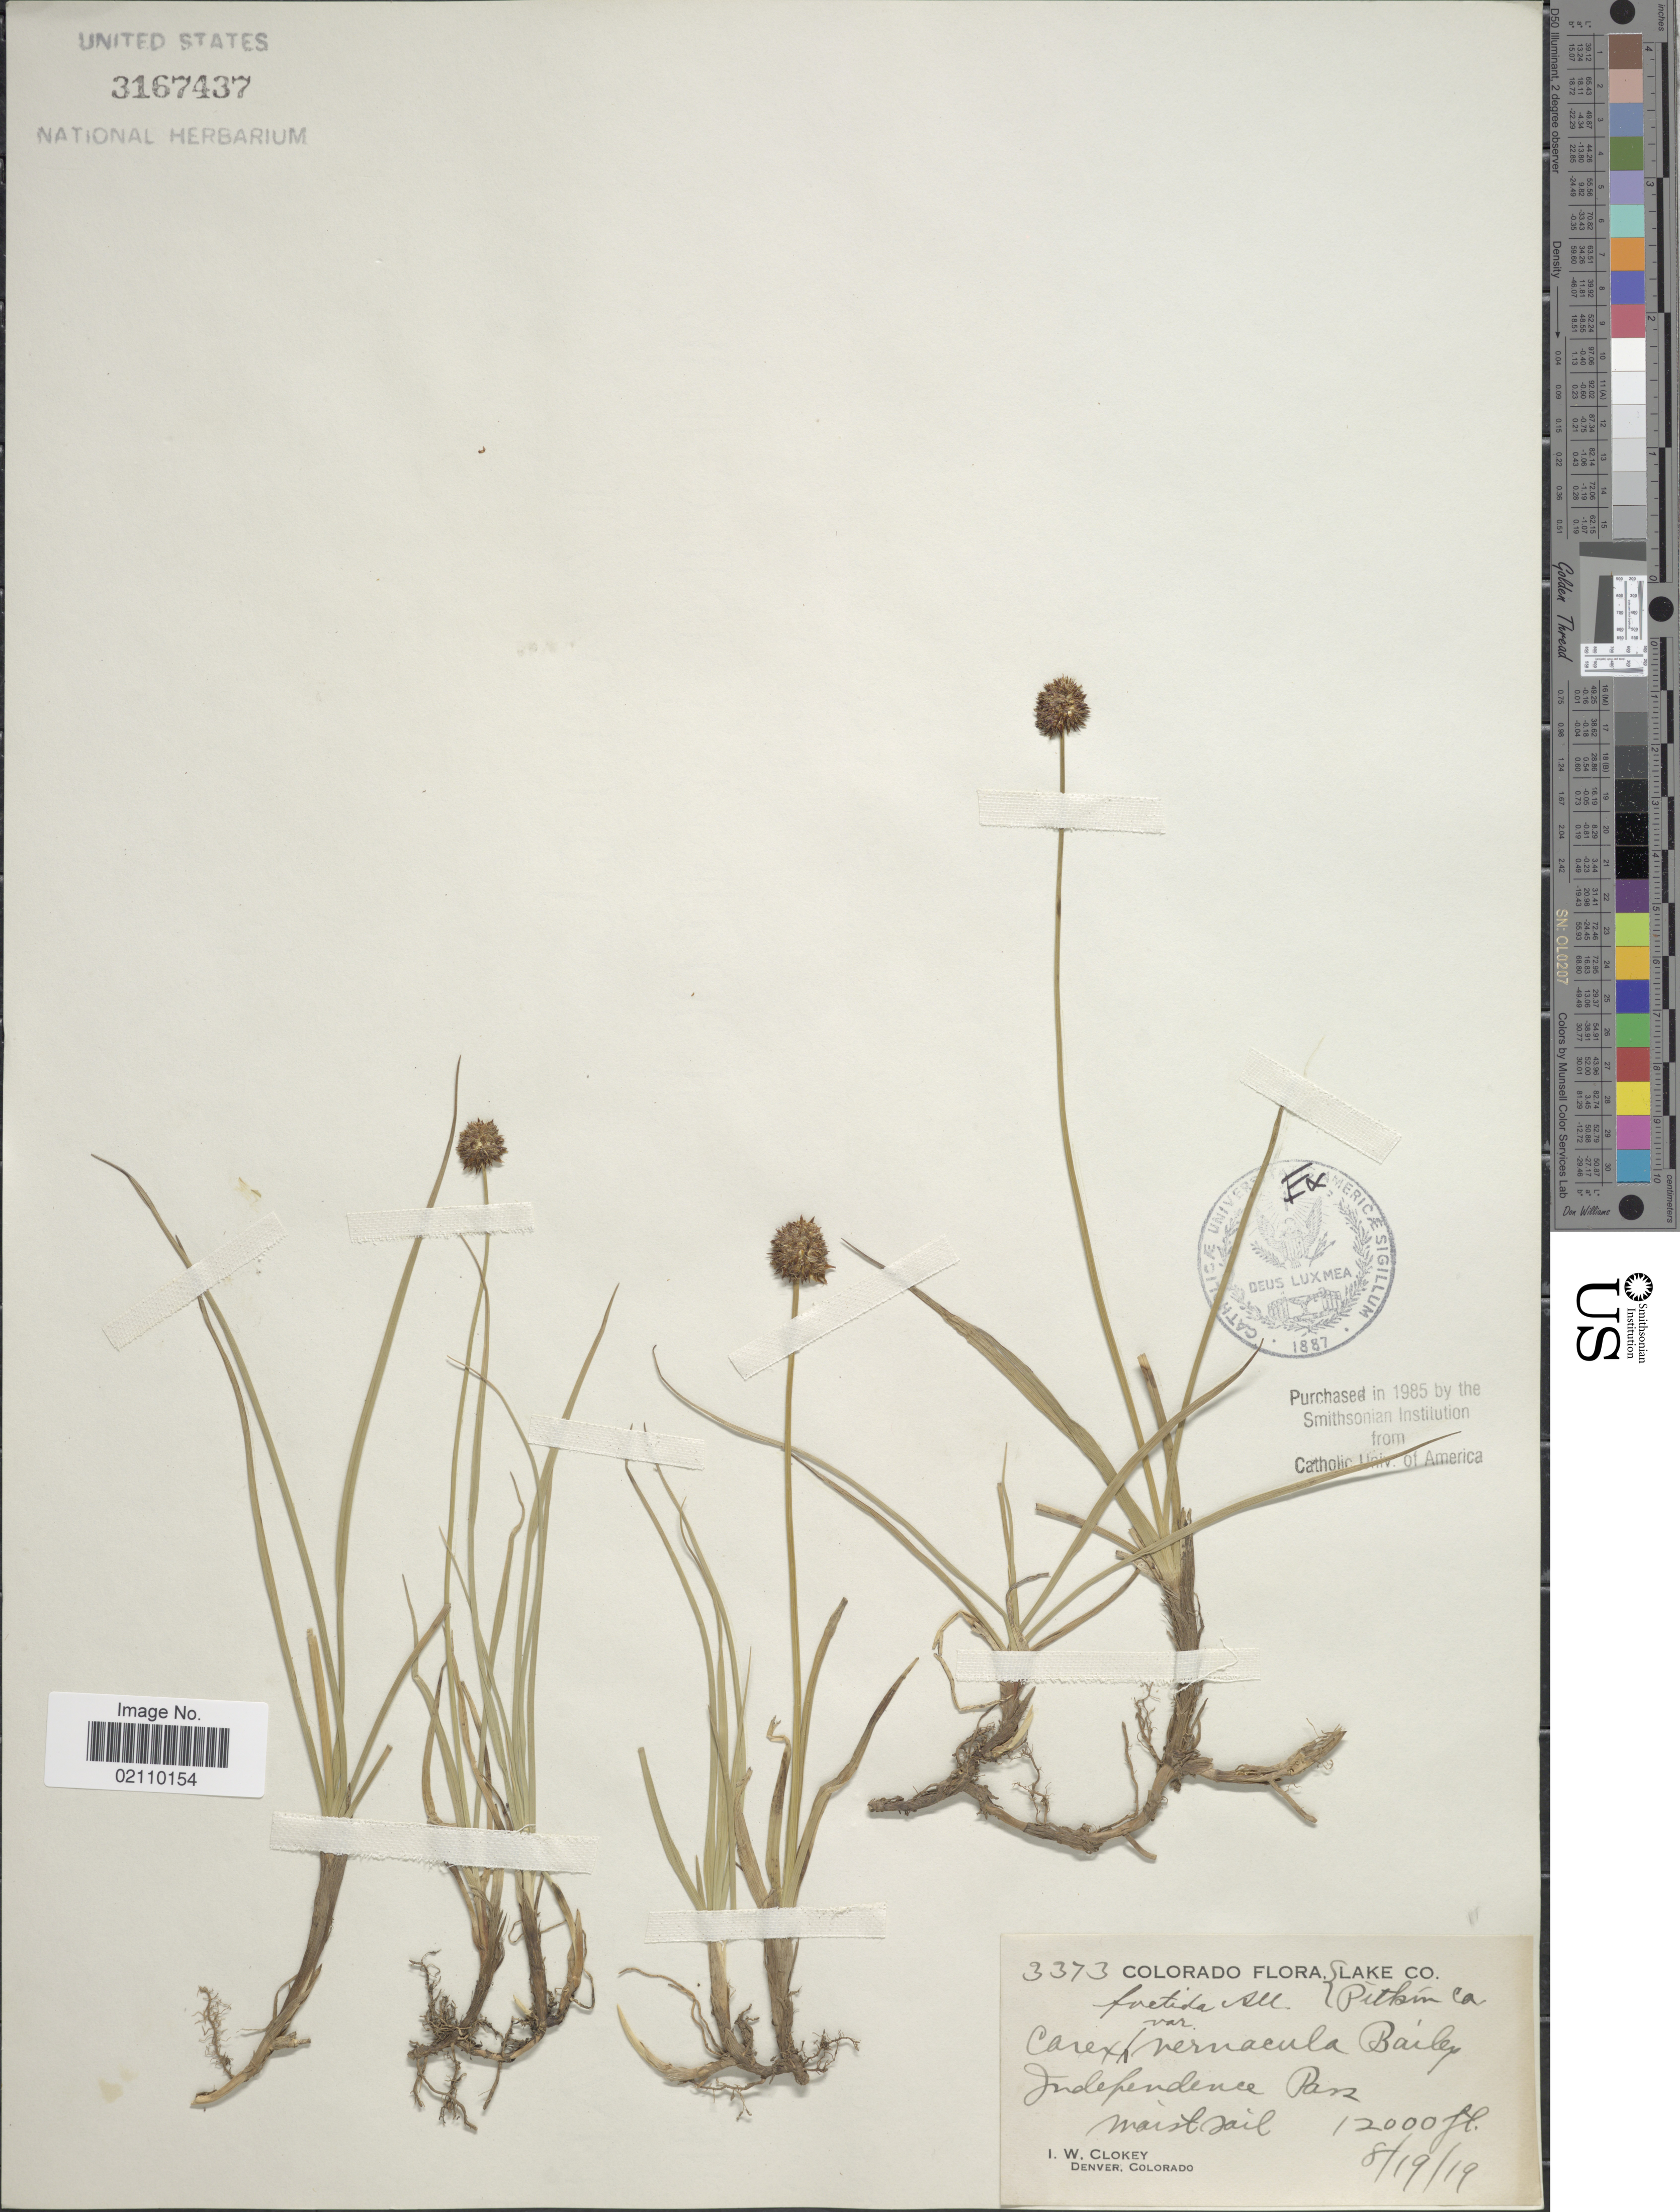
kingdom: Plantae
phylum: Tracheophyta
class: Liliopsida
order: Poales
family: Cyperaceae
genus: Carex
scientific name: Carex foetida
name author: All.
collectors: I. W. Clokey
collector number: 3373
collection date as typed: Transcribed d/m/y: 19/8/19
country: United States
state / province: Colorado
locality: Lake Co., Pitkin Ca, Independence Pass, moist soil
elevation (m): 3658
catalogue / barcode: US 3167437